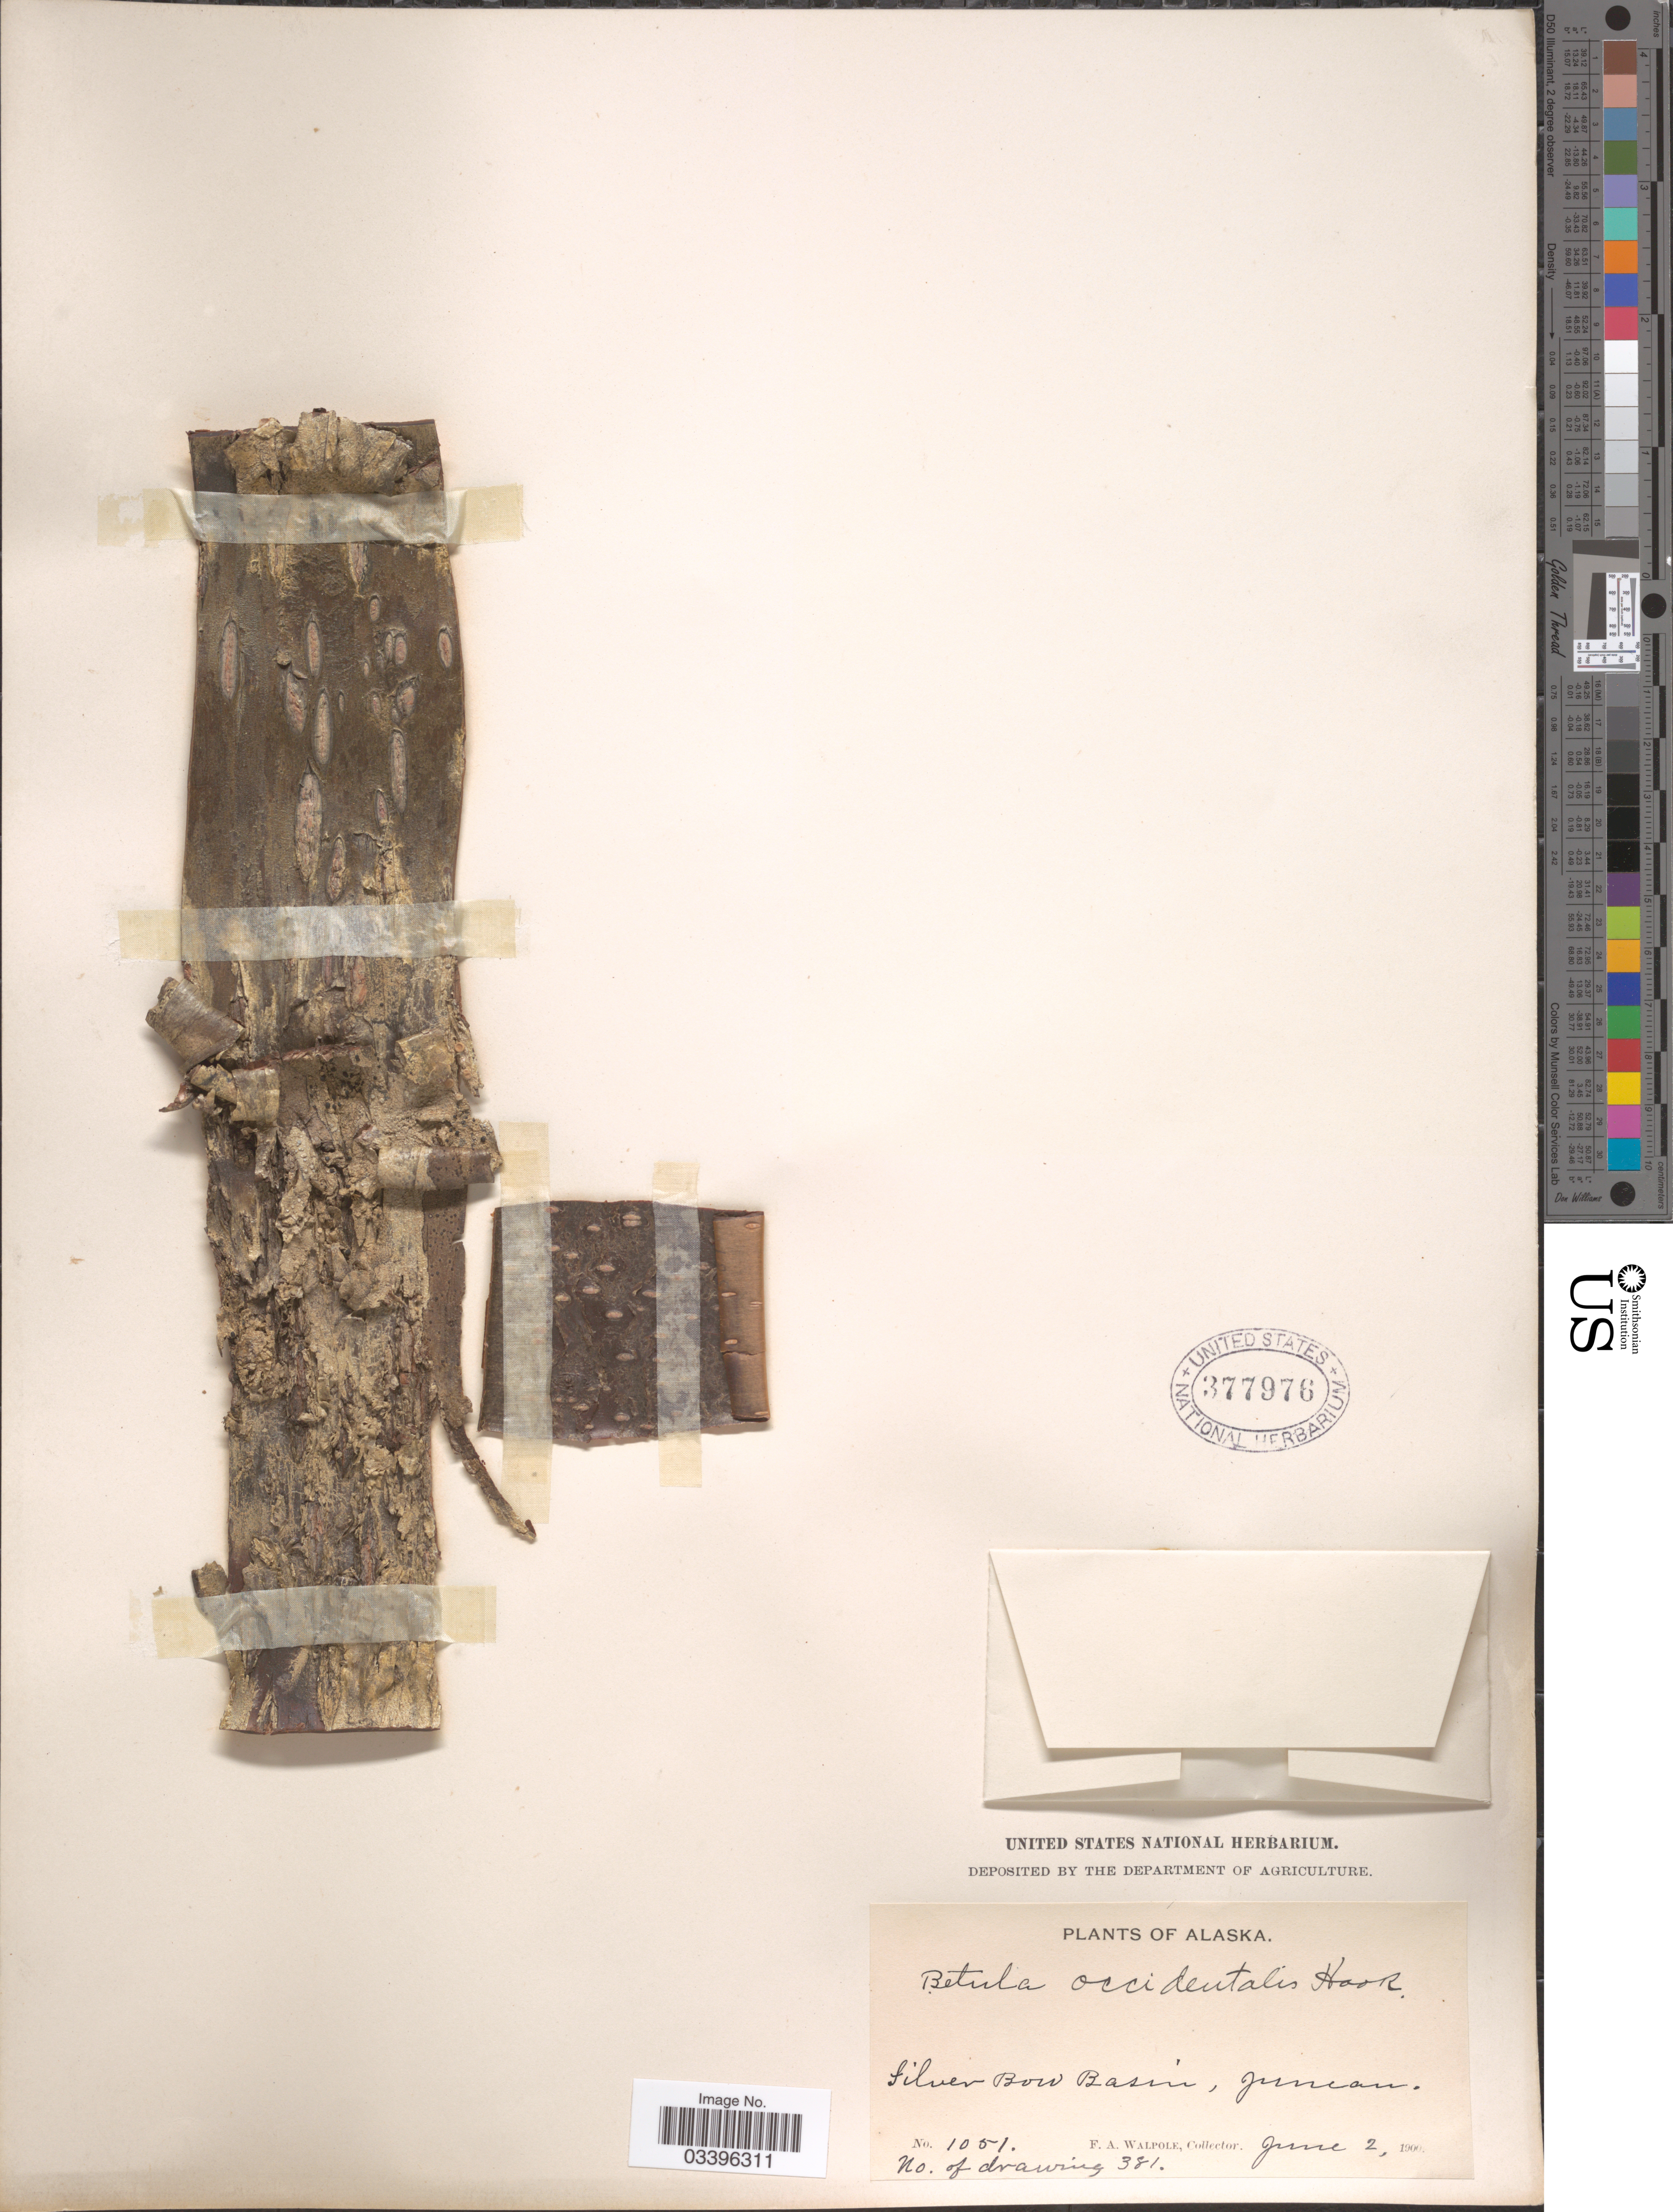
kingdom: Plantae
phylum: Tracheophyta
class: Magnoliopsida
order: Fagales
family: Betulaceae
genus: Betula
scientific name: Betula occidentalis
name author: Hook.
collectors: F. Walpole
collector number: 1051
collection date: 1900-06-02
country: United States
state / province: Alaska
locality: Silver Bow Basin, Juneau.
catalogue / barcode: US 377976